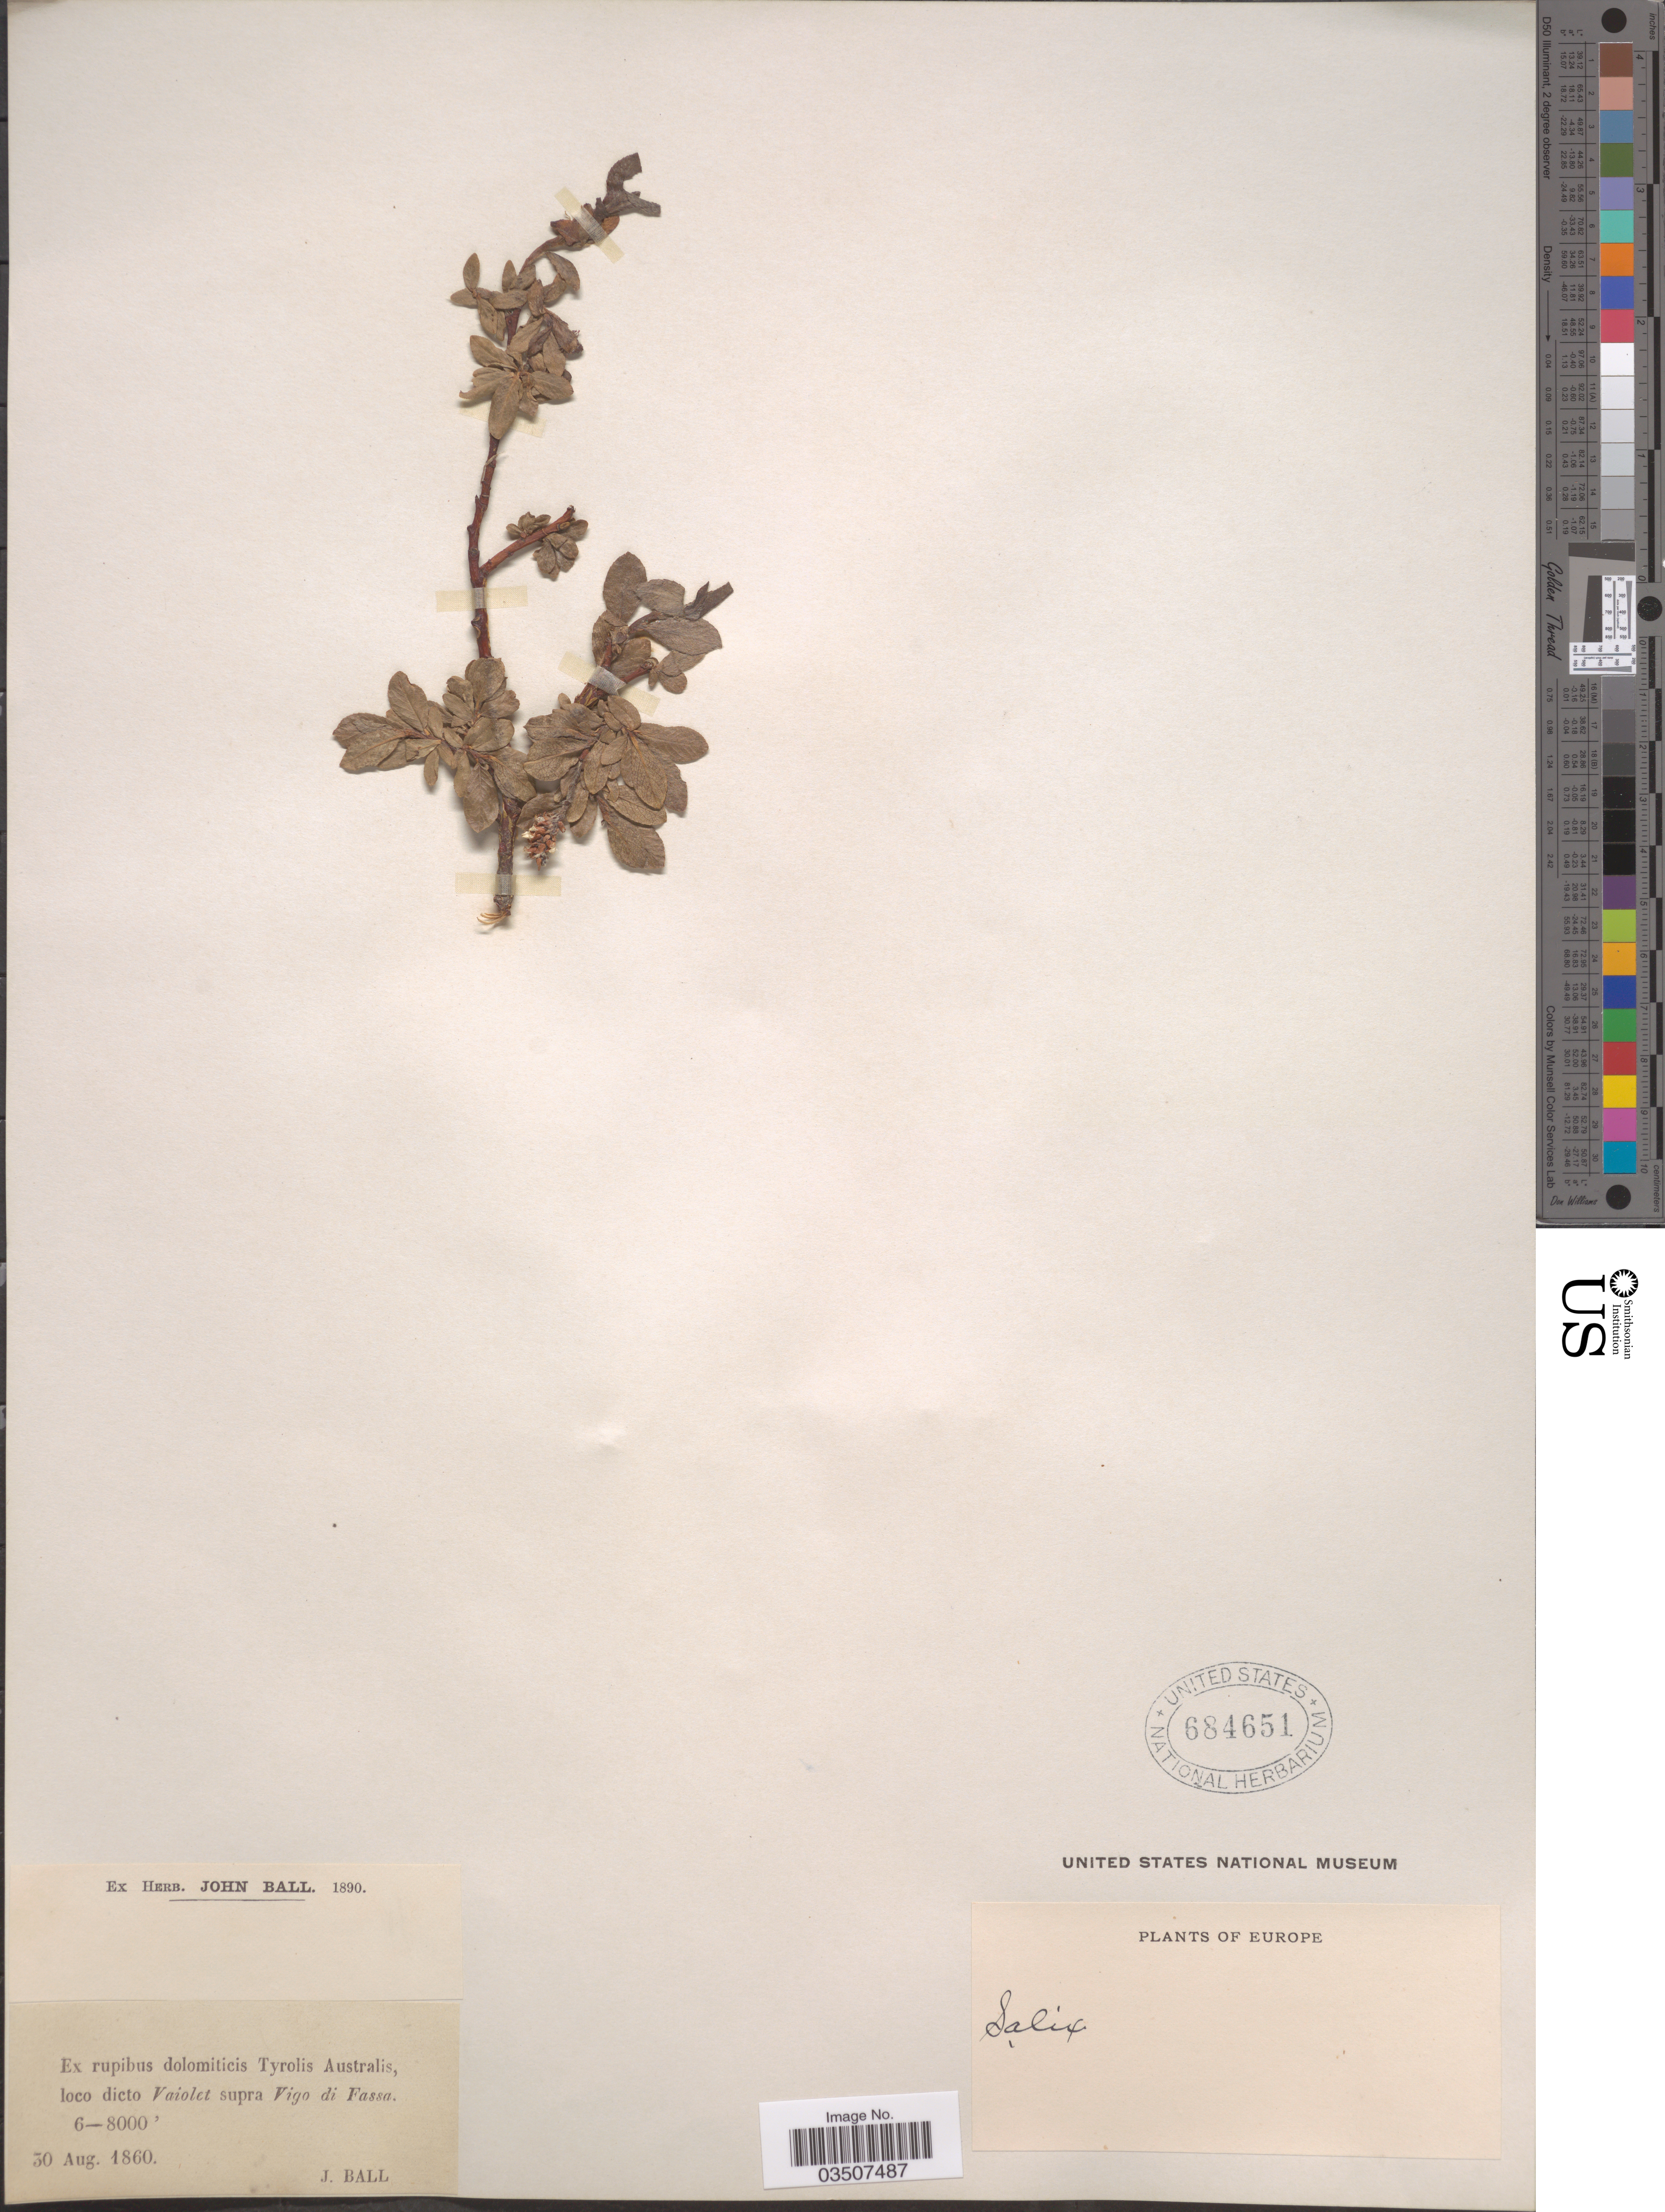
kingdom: Plantae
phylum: Tracheophyta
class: Magnoliopsida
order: Malpighiales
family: Salicaceae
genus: Salix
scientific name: Salix cordata x S. sericea Marshall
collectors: J. Ball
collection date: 1860-08-30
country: Italy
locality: Europe. Ex rupibus dolomiticis Tyrolis Australis, loco dicto Vaiolet supra Vigo di Fassa.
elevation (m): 1829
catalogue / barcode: US 684651